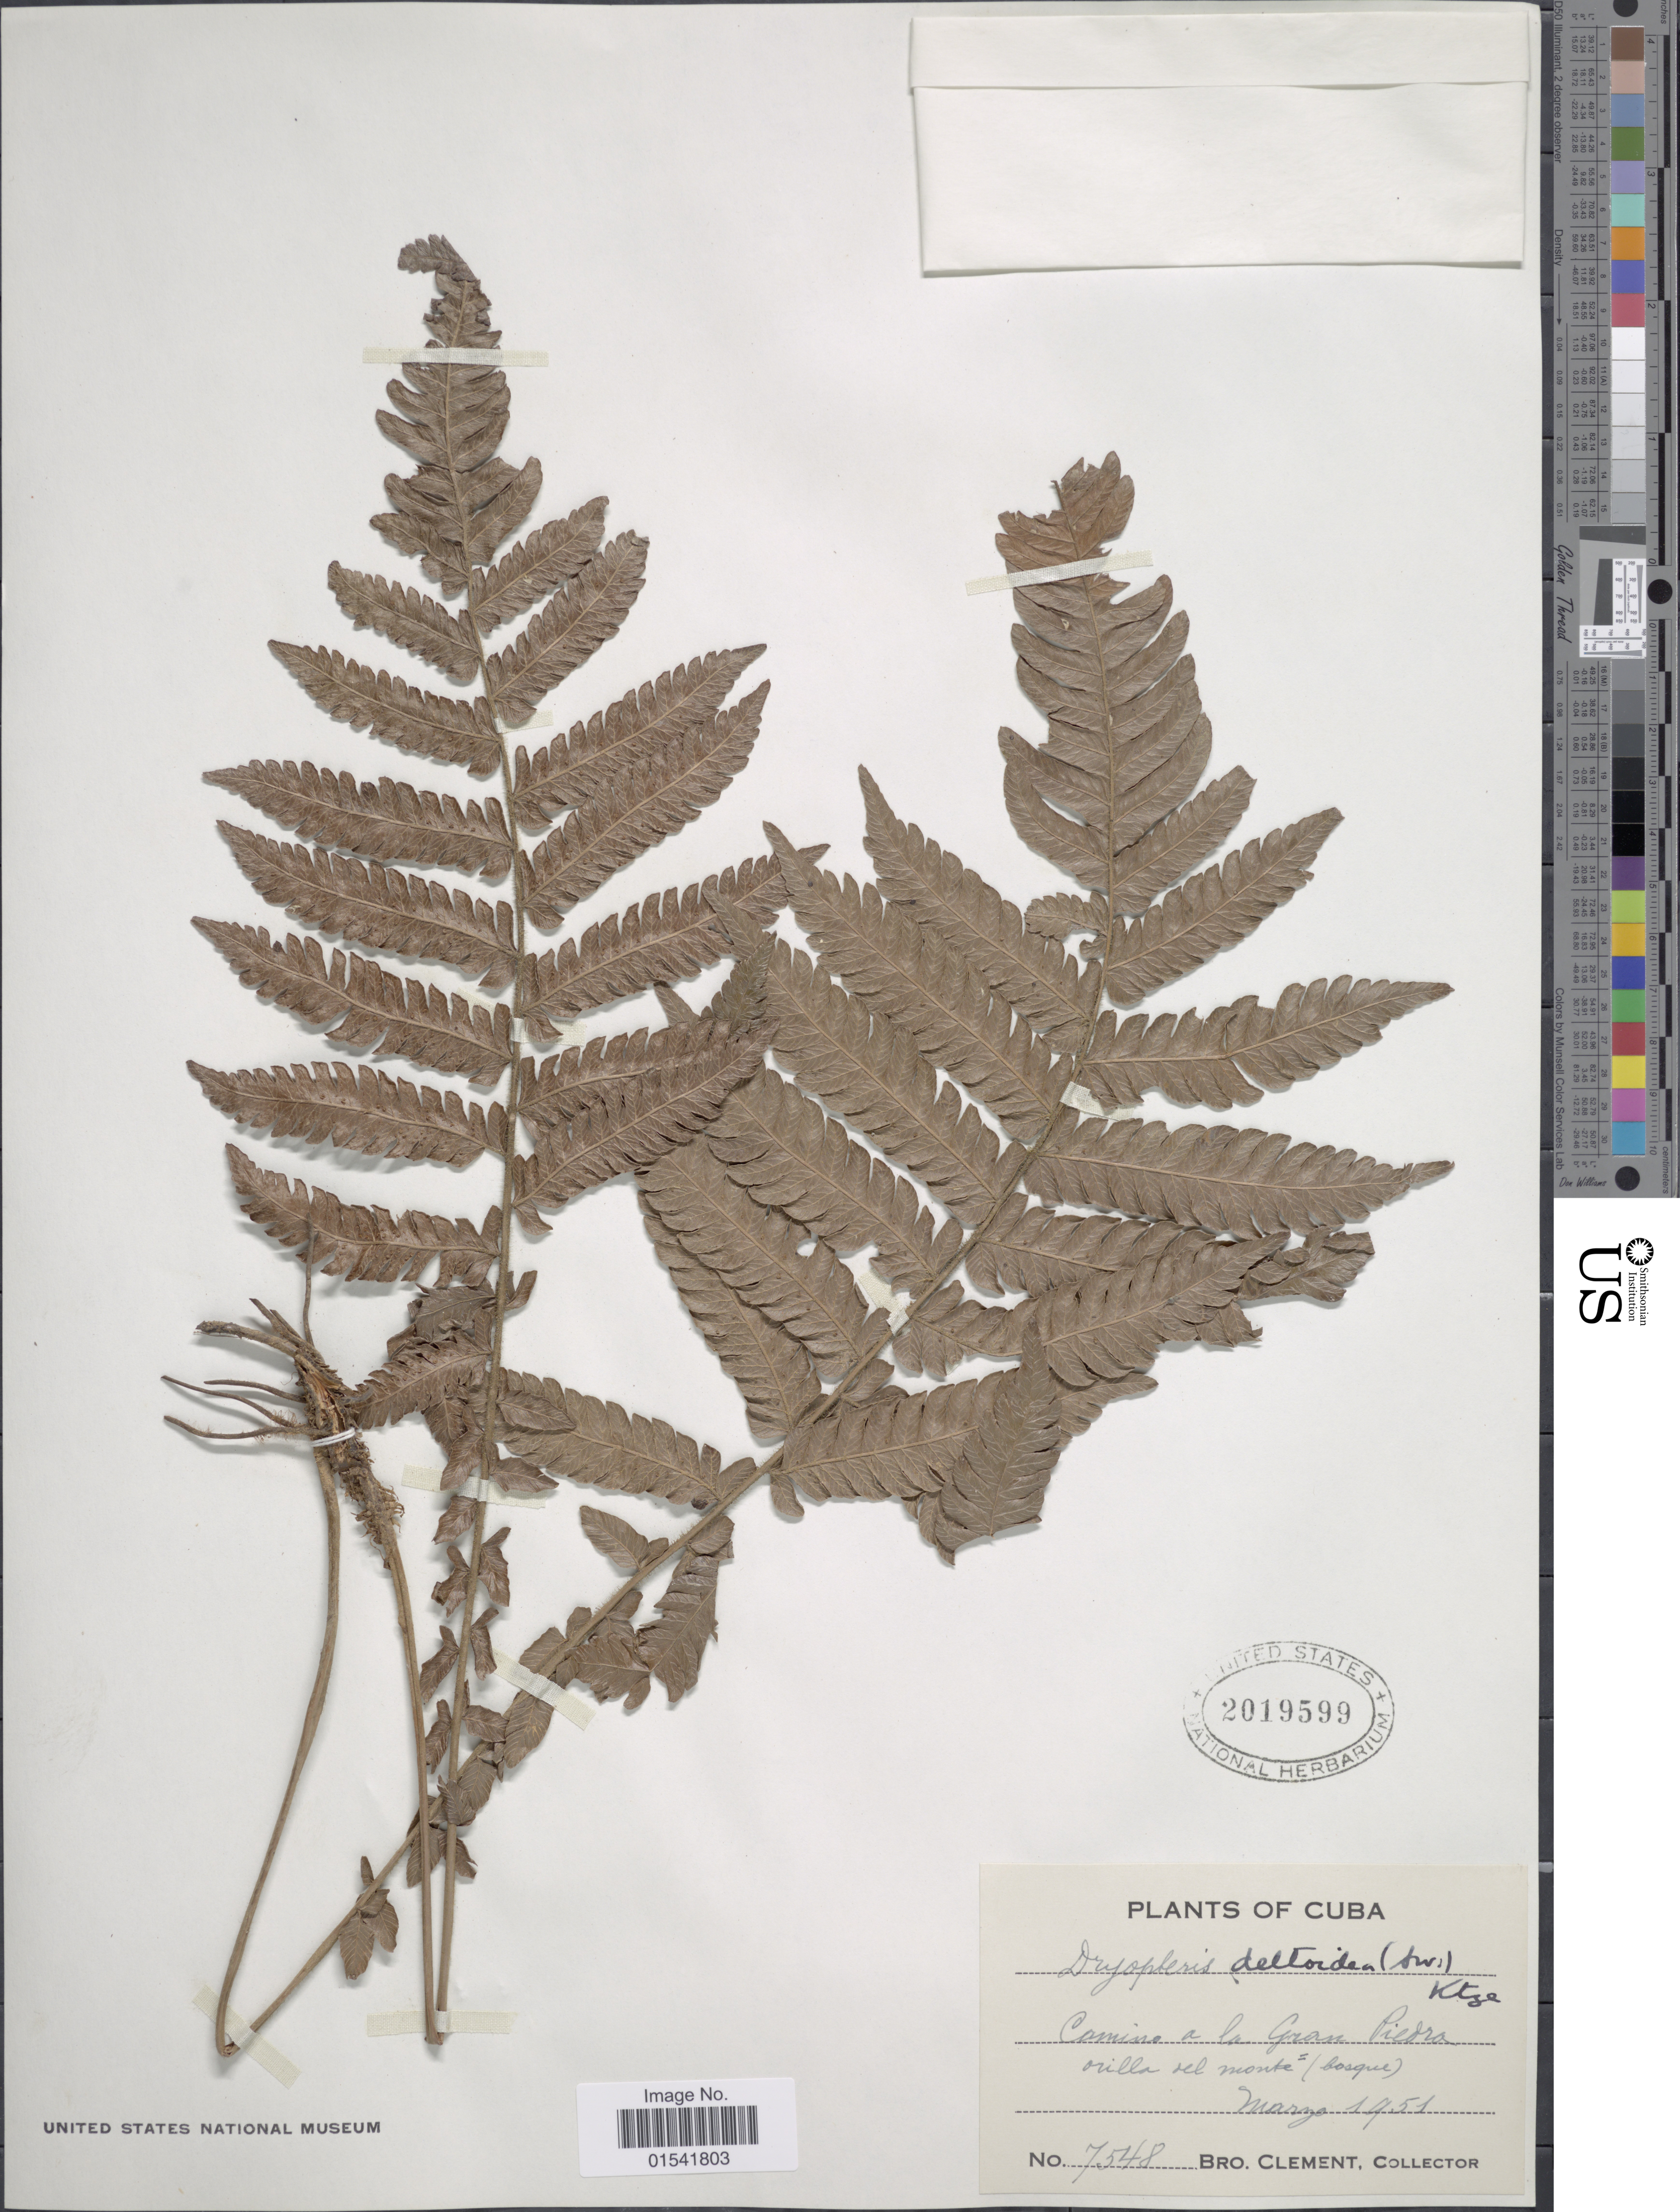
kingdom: Plantae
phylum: Tracheophyta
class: Polypodiopsida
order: Polypodiales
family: Thelypteridaceae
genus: Steiropteris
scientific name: Steiropteris deltoidea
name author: (Sw.) Pic. Serm.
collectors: B. Clement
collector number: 7548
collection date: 1951-03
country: Cuba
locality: Camino a la Gran Piedra, orilla del monte (bosque)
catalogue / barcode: US 2019599